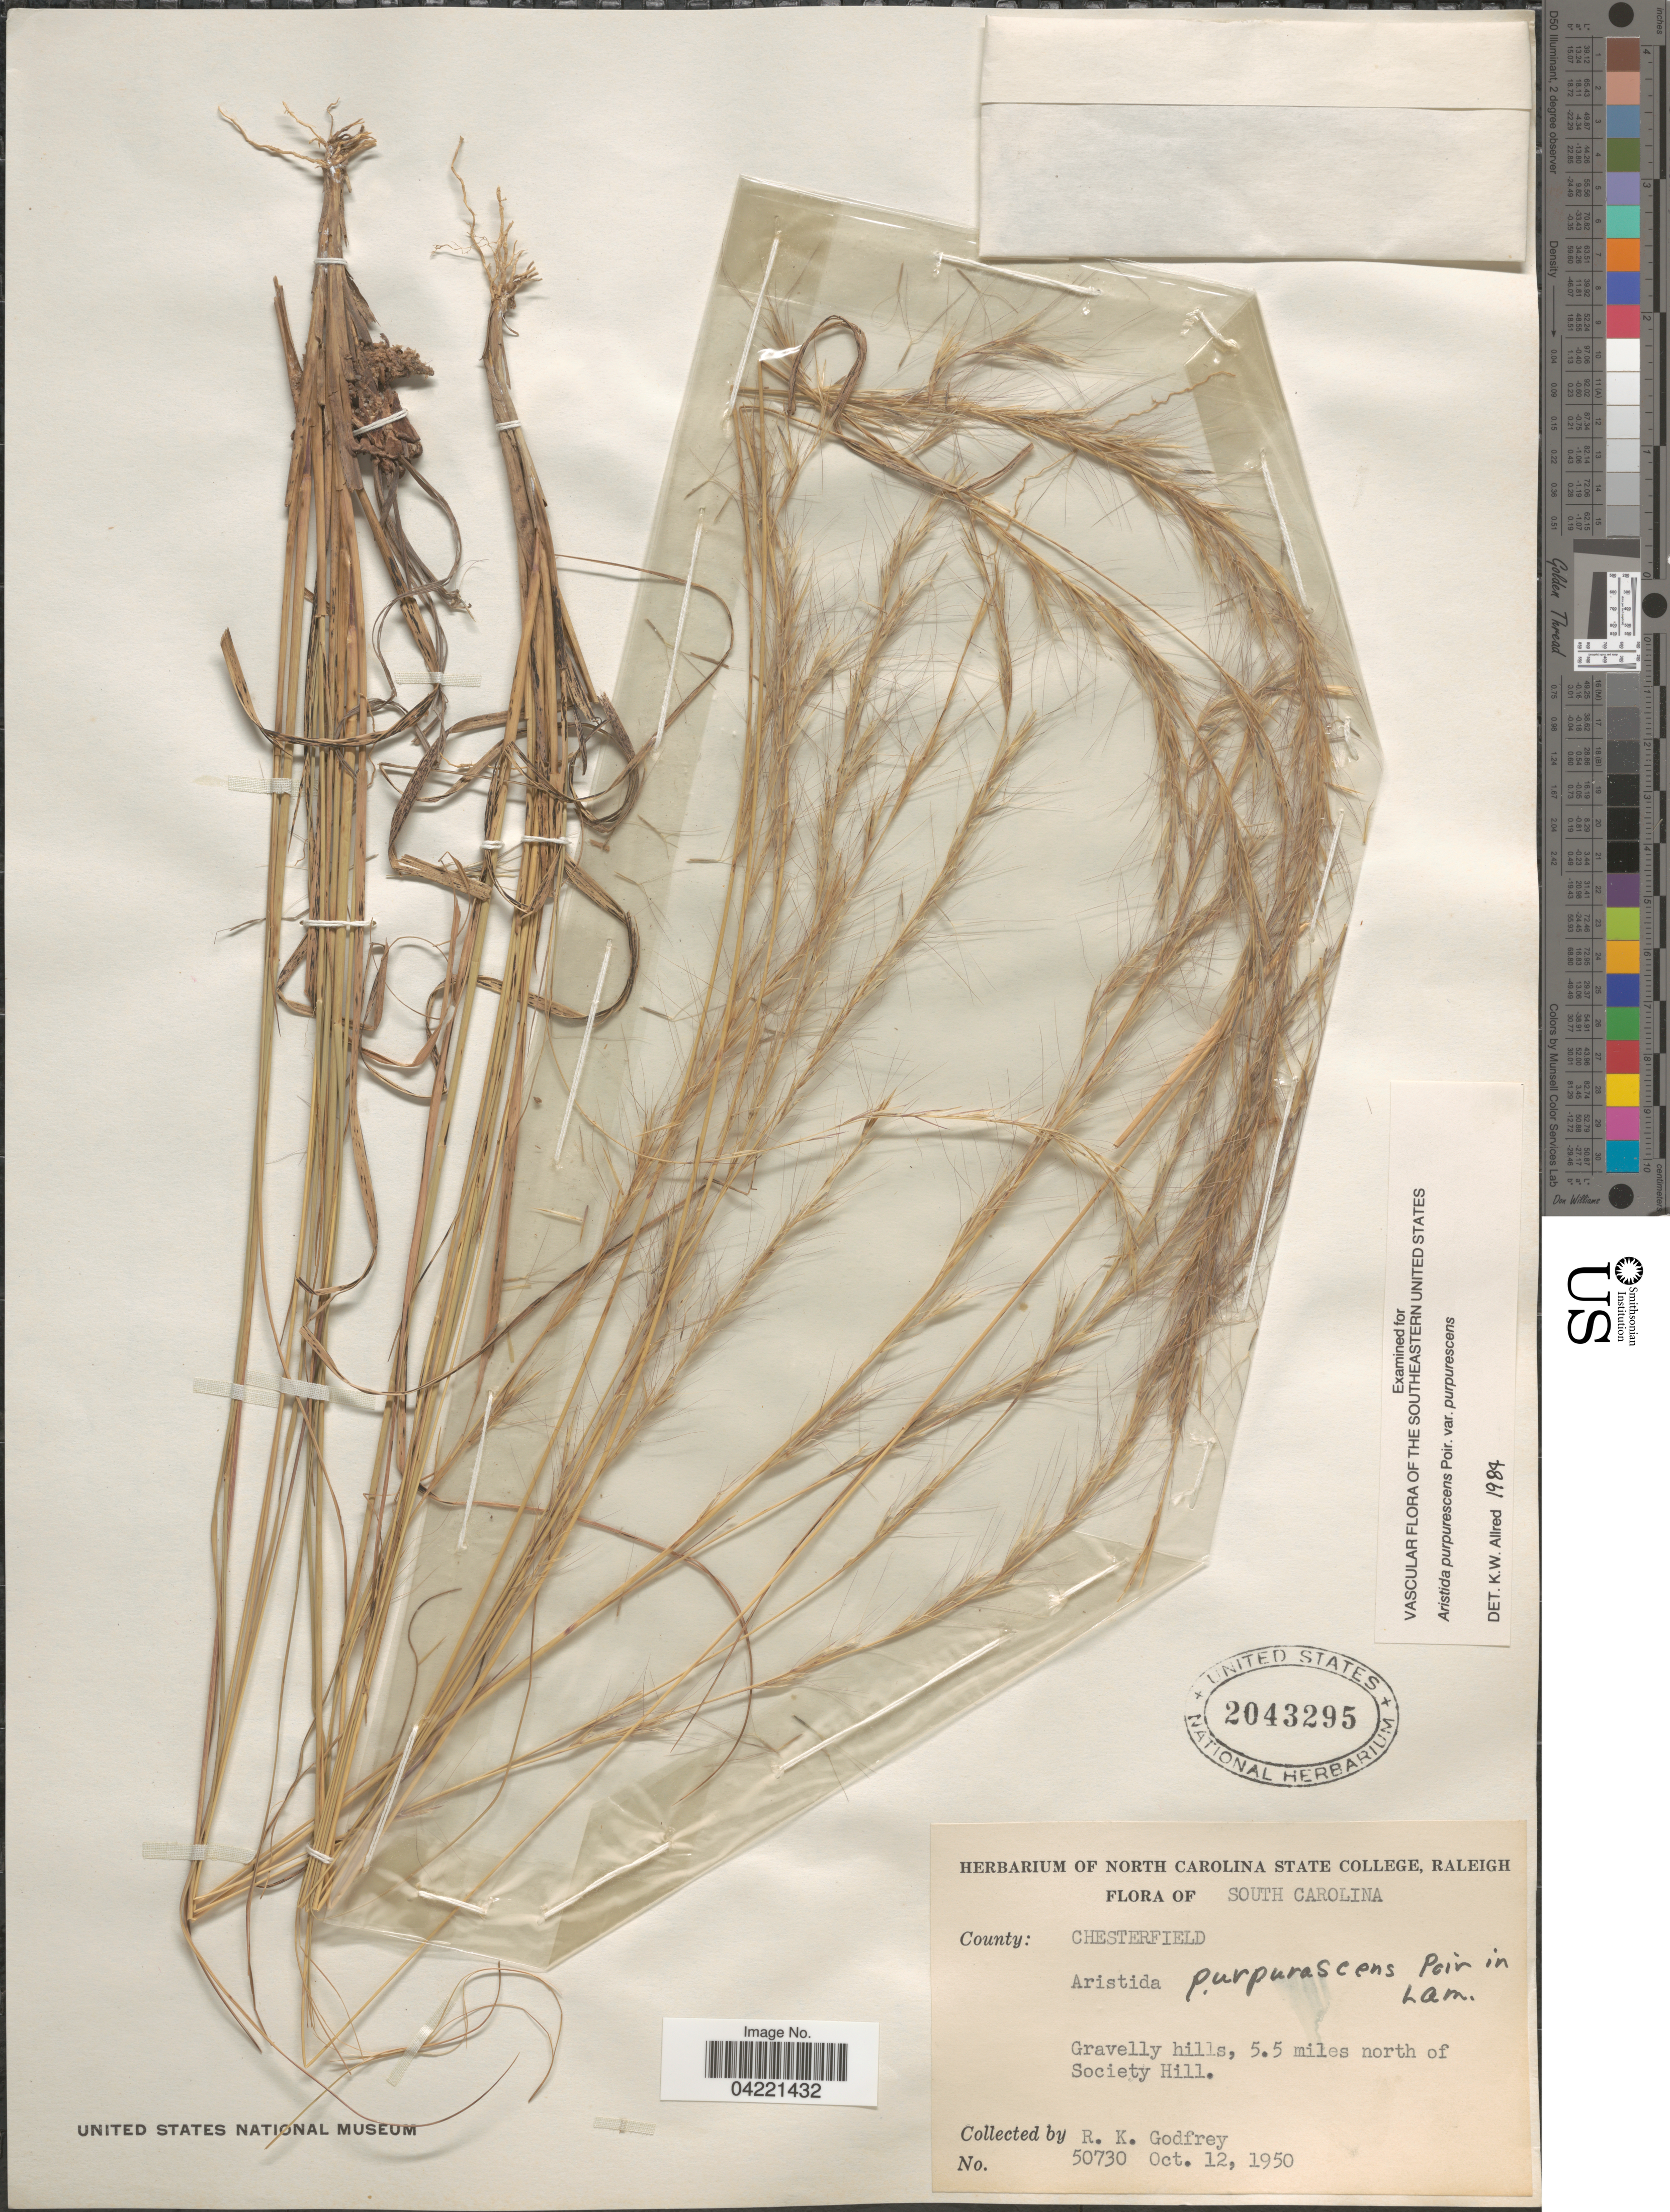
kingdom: Plantae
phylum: Tracheophyta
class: Liliopsida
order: Poales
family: Poaceae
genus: Aristida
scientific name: Aristida purpurascens var. purpurescens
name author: Poir.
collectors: R. K. Godfrey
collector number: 50730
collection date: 1950-10-12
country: United States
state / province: South Carolina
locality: County: Chesterfield. Gravelly hills, 5.5 miles north of Society Hill.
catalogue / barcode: US 2043295